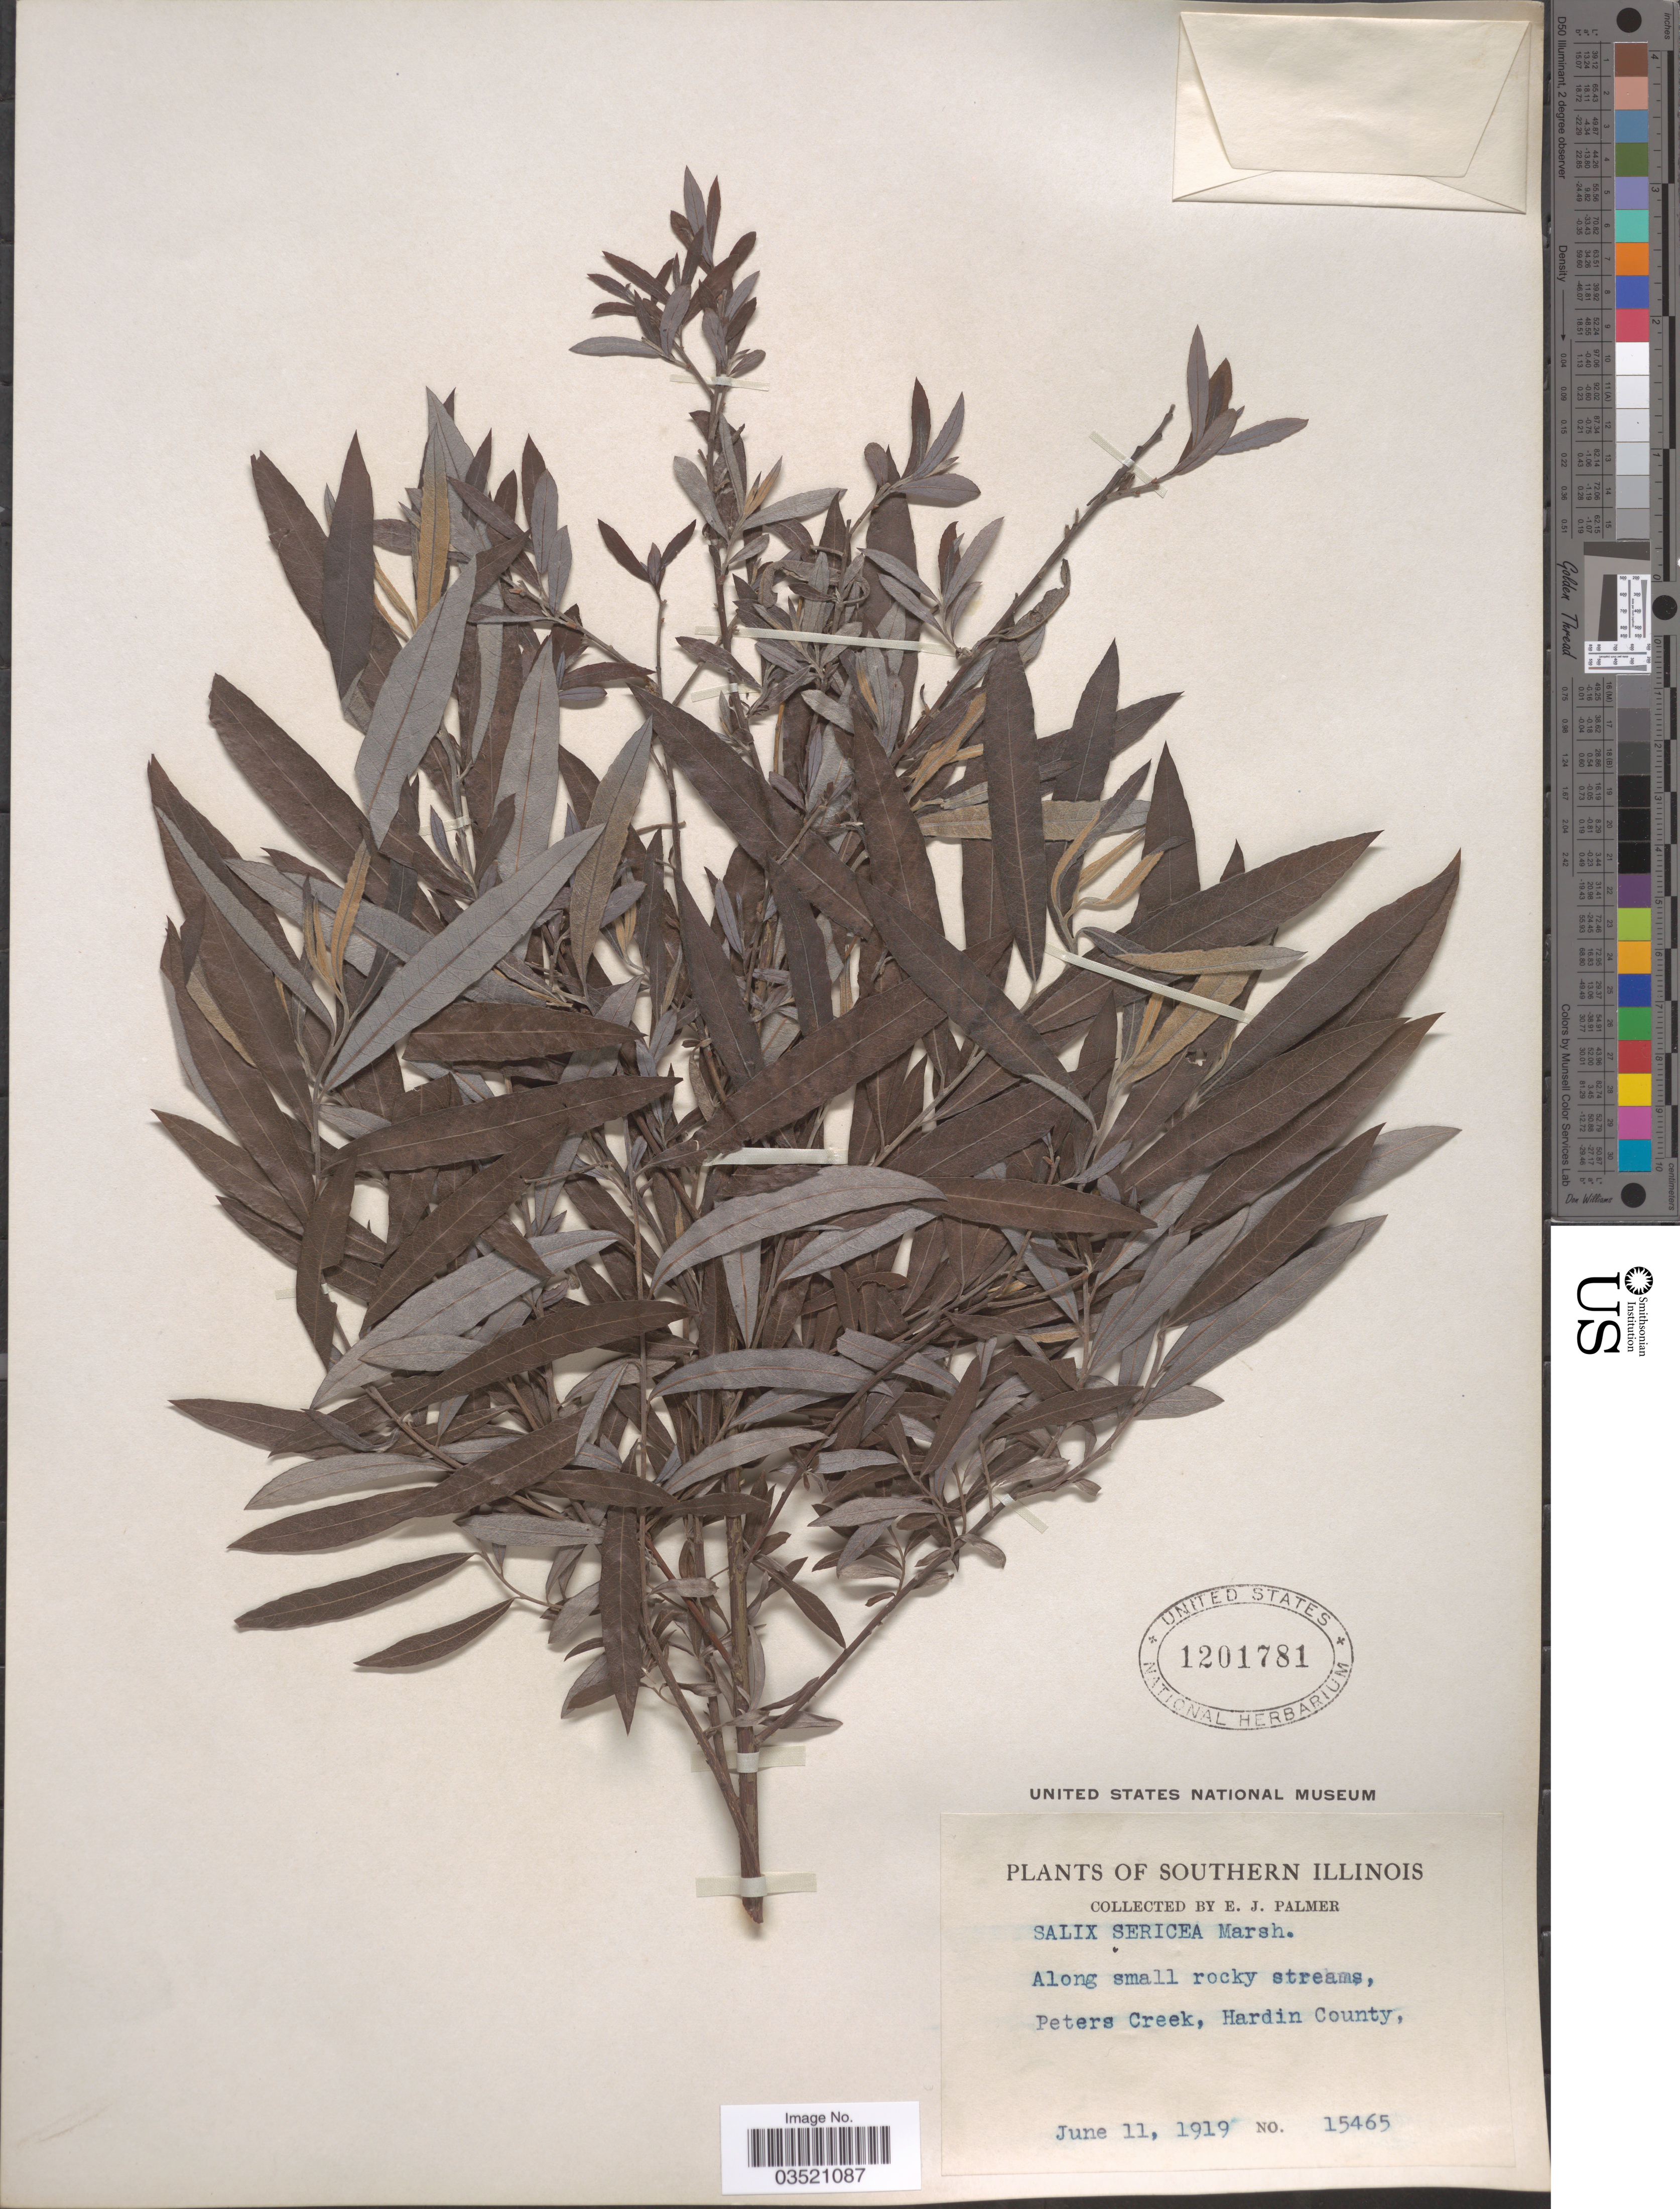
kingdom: Plantae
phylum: Tracheophyta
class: Magnoliopsida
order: Malpighiales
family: Salicaceae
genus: Salix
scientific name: Salix sericea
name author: Marshall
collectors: E. J. Palmer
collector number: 15465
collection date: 1919-06-11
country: United States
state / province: Illinois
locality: Southern Illinois. Along small rocky streams, Peters Creek, Hardin County.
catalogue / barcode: US 1201781